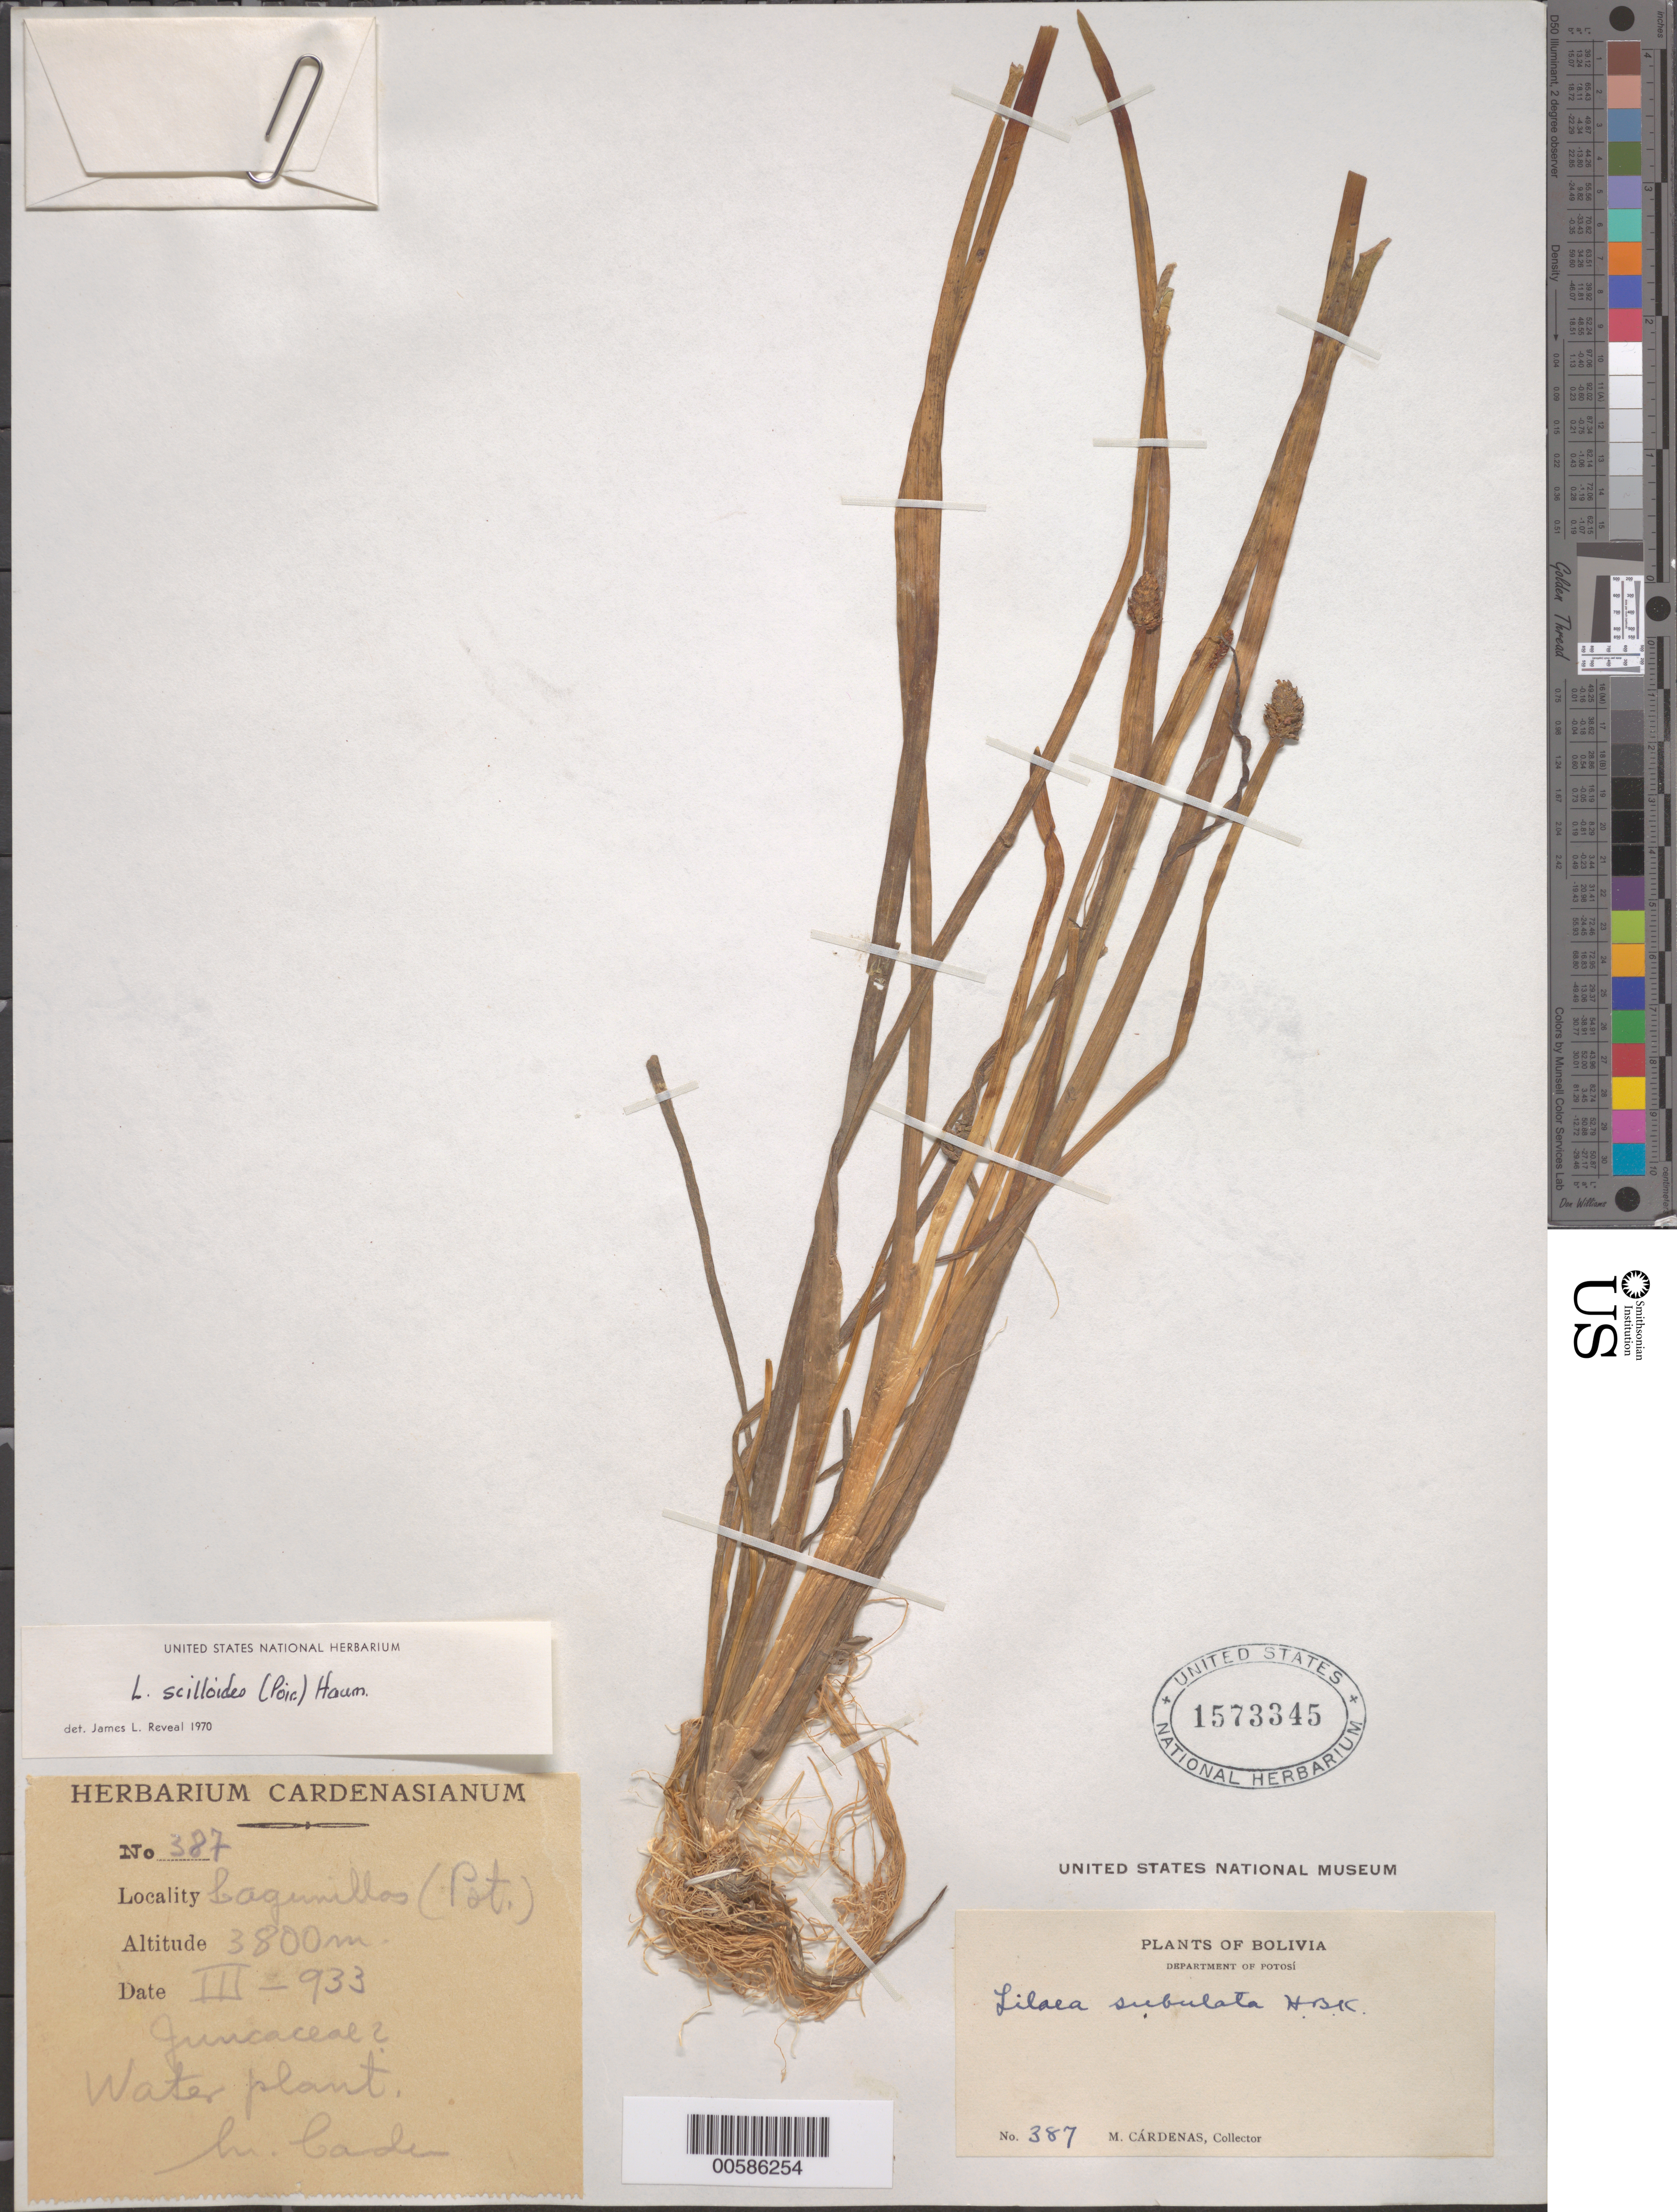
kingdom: Plantae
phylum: Tracheophyta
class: Liliopsida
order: Alismatales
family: Juncaginaceae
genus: Triglochin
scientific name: Triglochin scilloides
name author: (Poir.) Mering & Kadereit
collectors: M. Cárdenas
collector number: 387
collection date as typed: Mar 1933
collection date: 1933-03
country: Bolivia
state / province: Potosí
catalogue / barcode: US 1573345